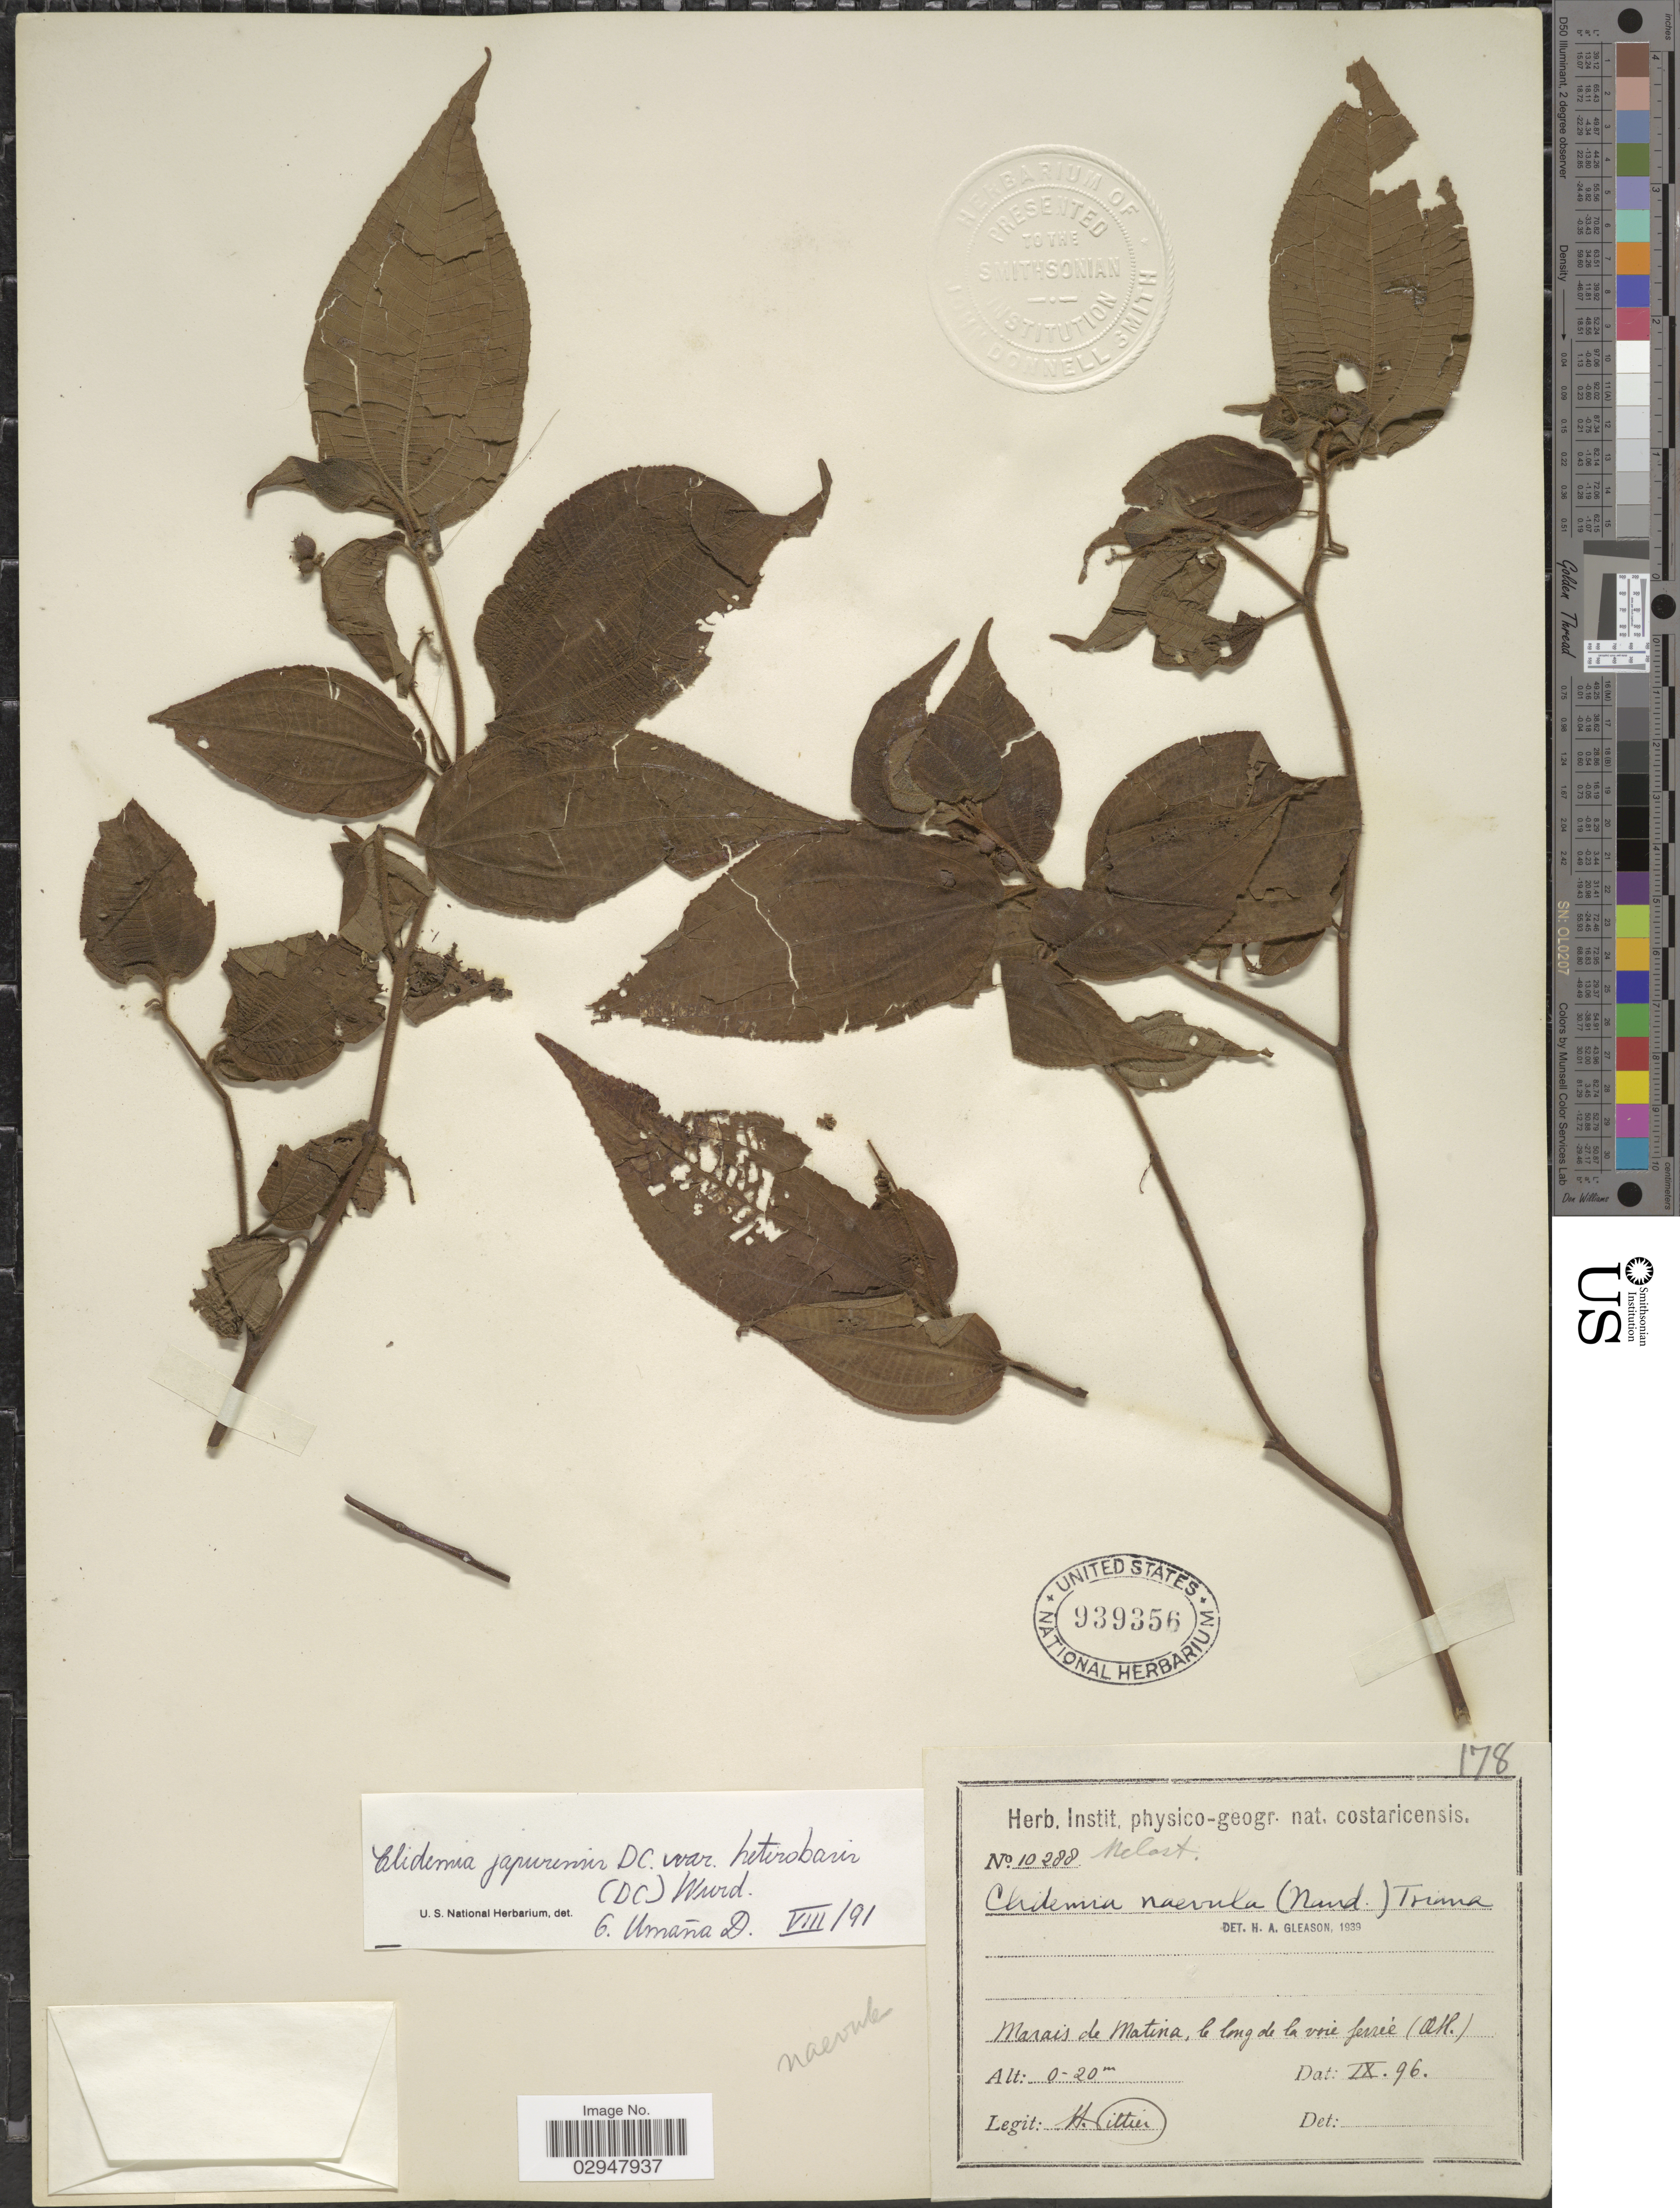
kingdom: Plantae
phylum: Tracheophyta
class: Magnoliopsida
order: Myrtales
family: Melastomataceae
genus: Clidemia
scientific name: Clidemia naevula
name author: (Naudin) Triana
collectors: H. F. Pittier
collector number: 10288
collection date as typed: Transcribed d/m/y: /9/96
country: Costa Rica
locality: Marais de Matina, le long de la voie ferrie.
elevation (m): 0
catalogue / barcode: US 939356